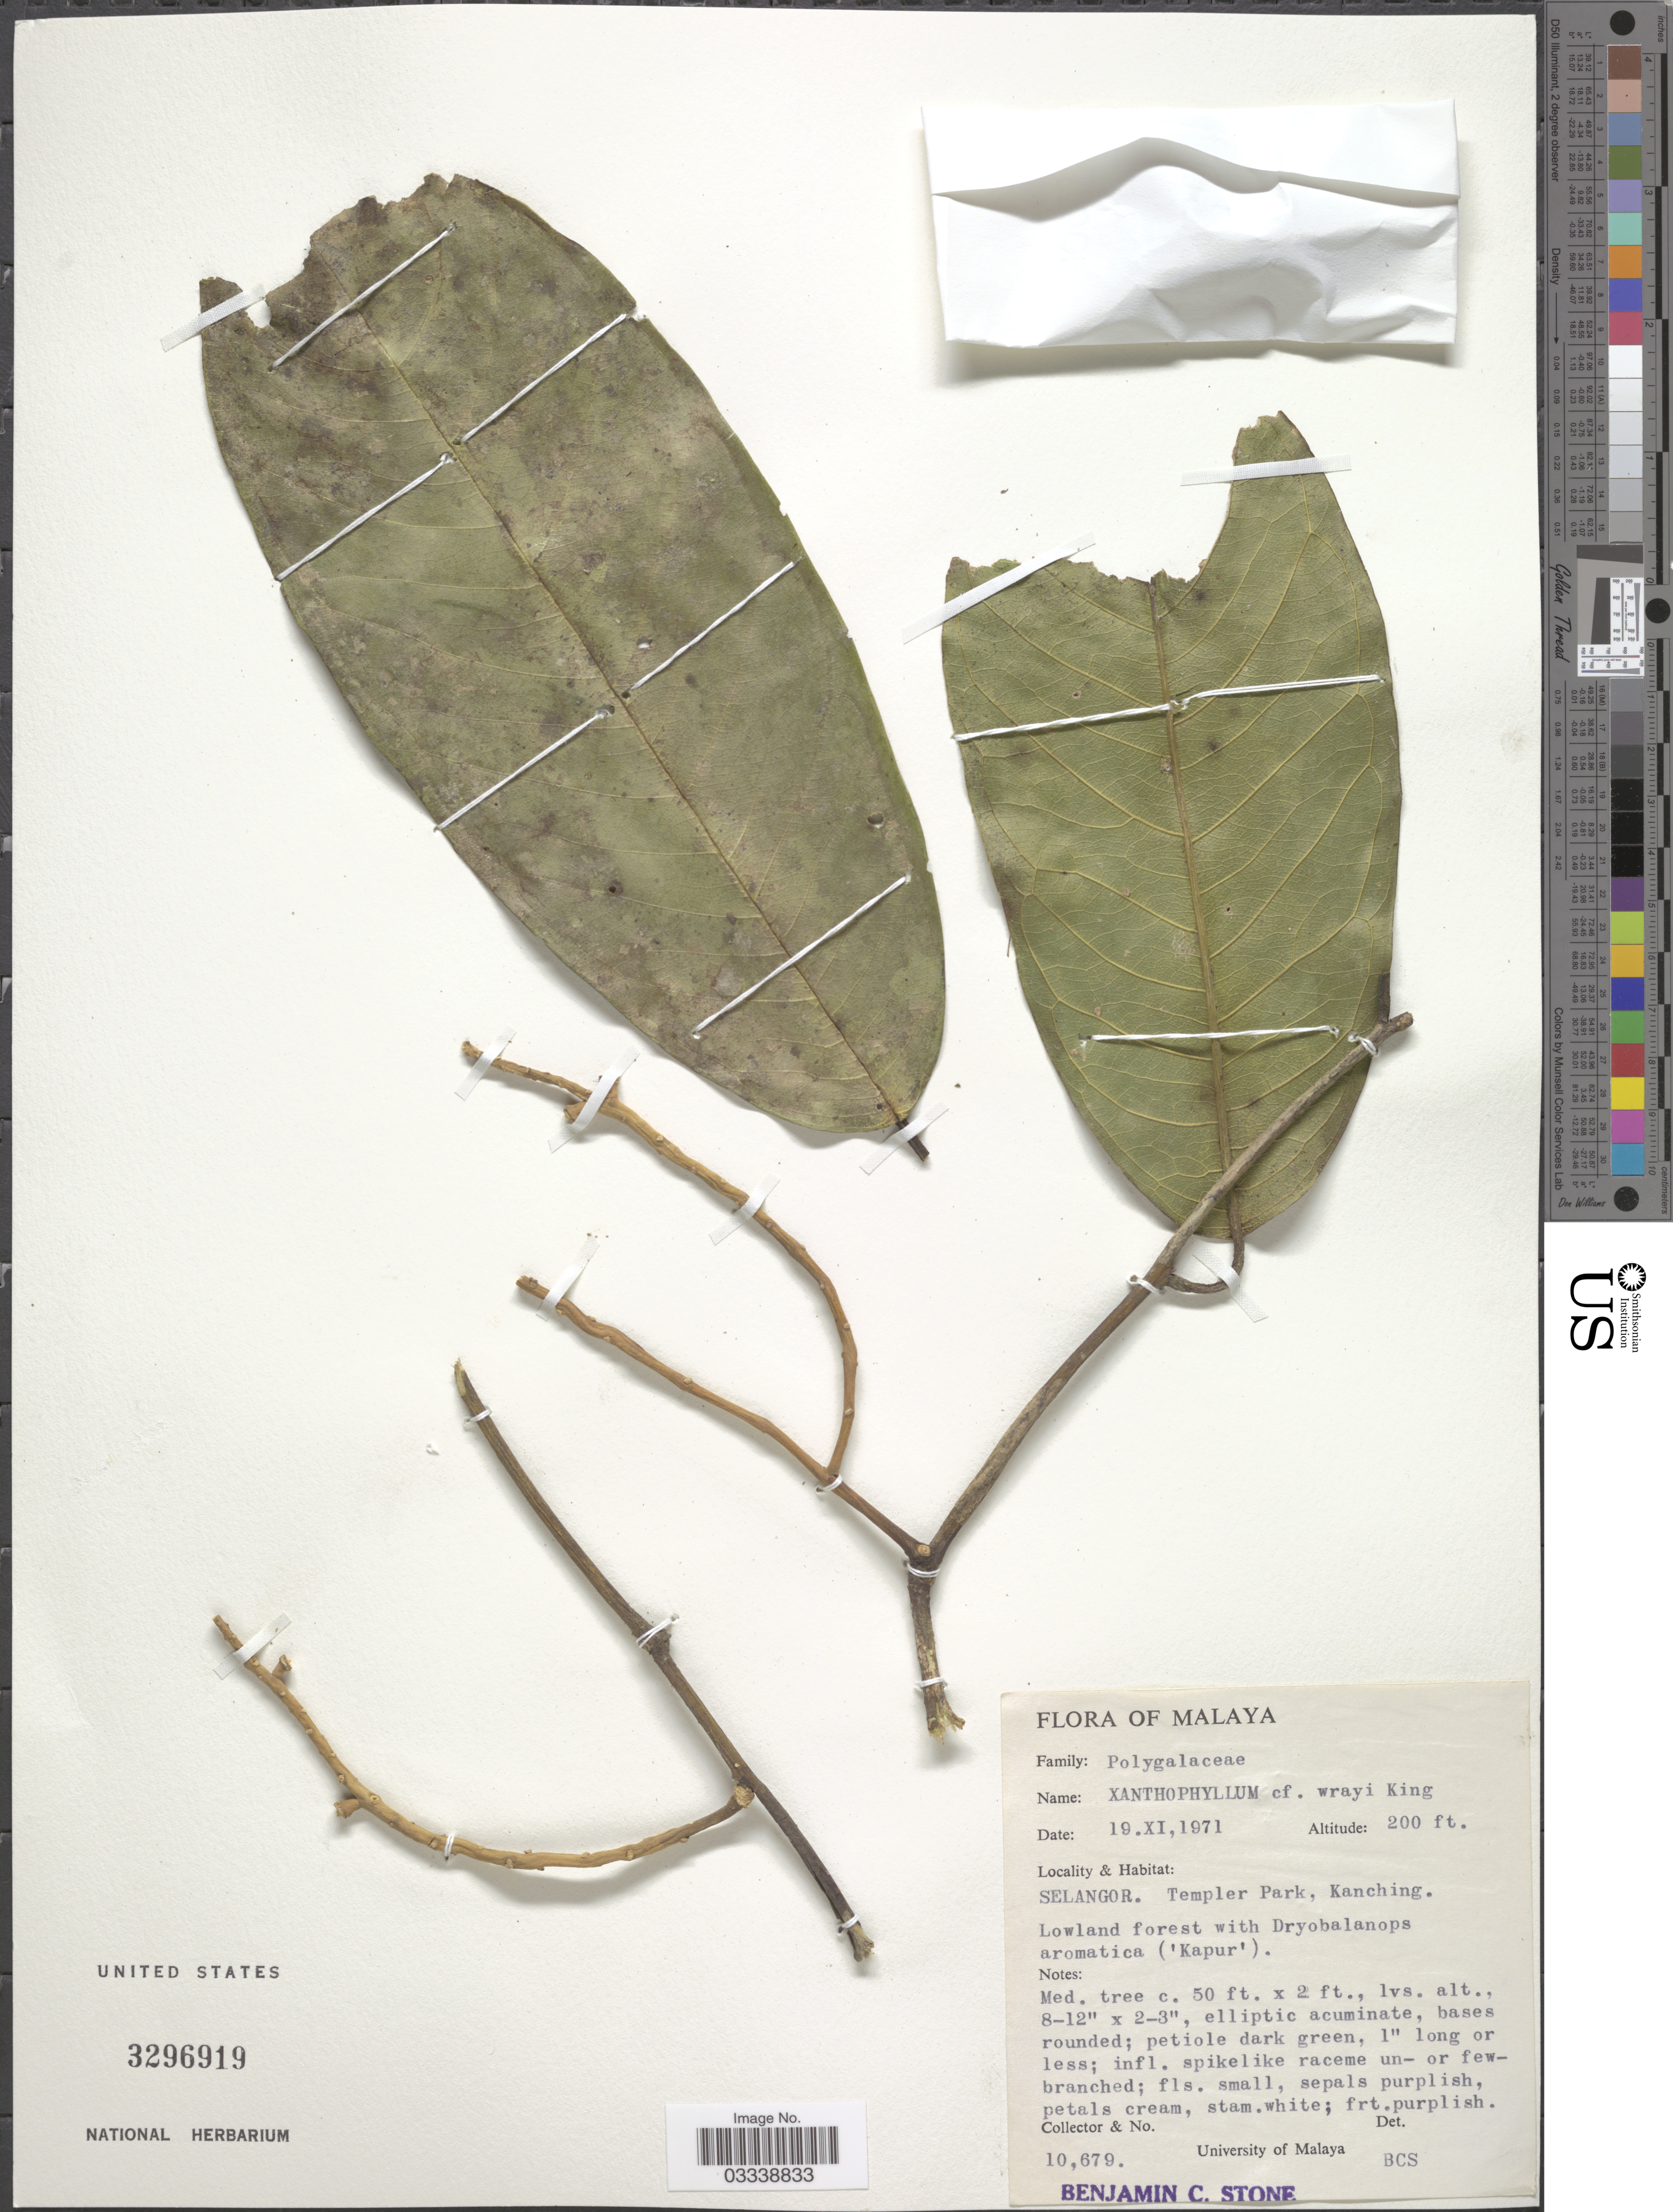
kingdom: Plantae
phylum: Tracheophyta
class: Magnoliopsida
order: Fabales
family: Polygalaceae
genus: Xanthophyllum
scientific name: Xanthophyllum wrayi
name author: King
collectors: B. C. Stone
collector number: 10679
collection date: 1971-11-19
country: Malaysia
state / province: Selangor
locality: Malaya. Templer Park, Kanching.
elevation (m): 61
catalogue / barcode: US 3296919